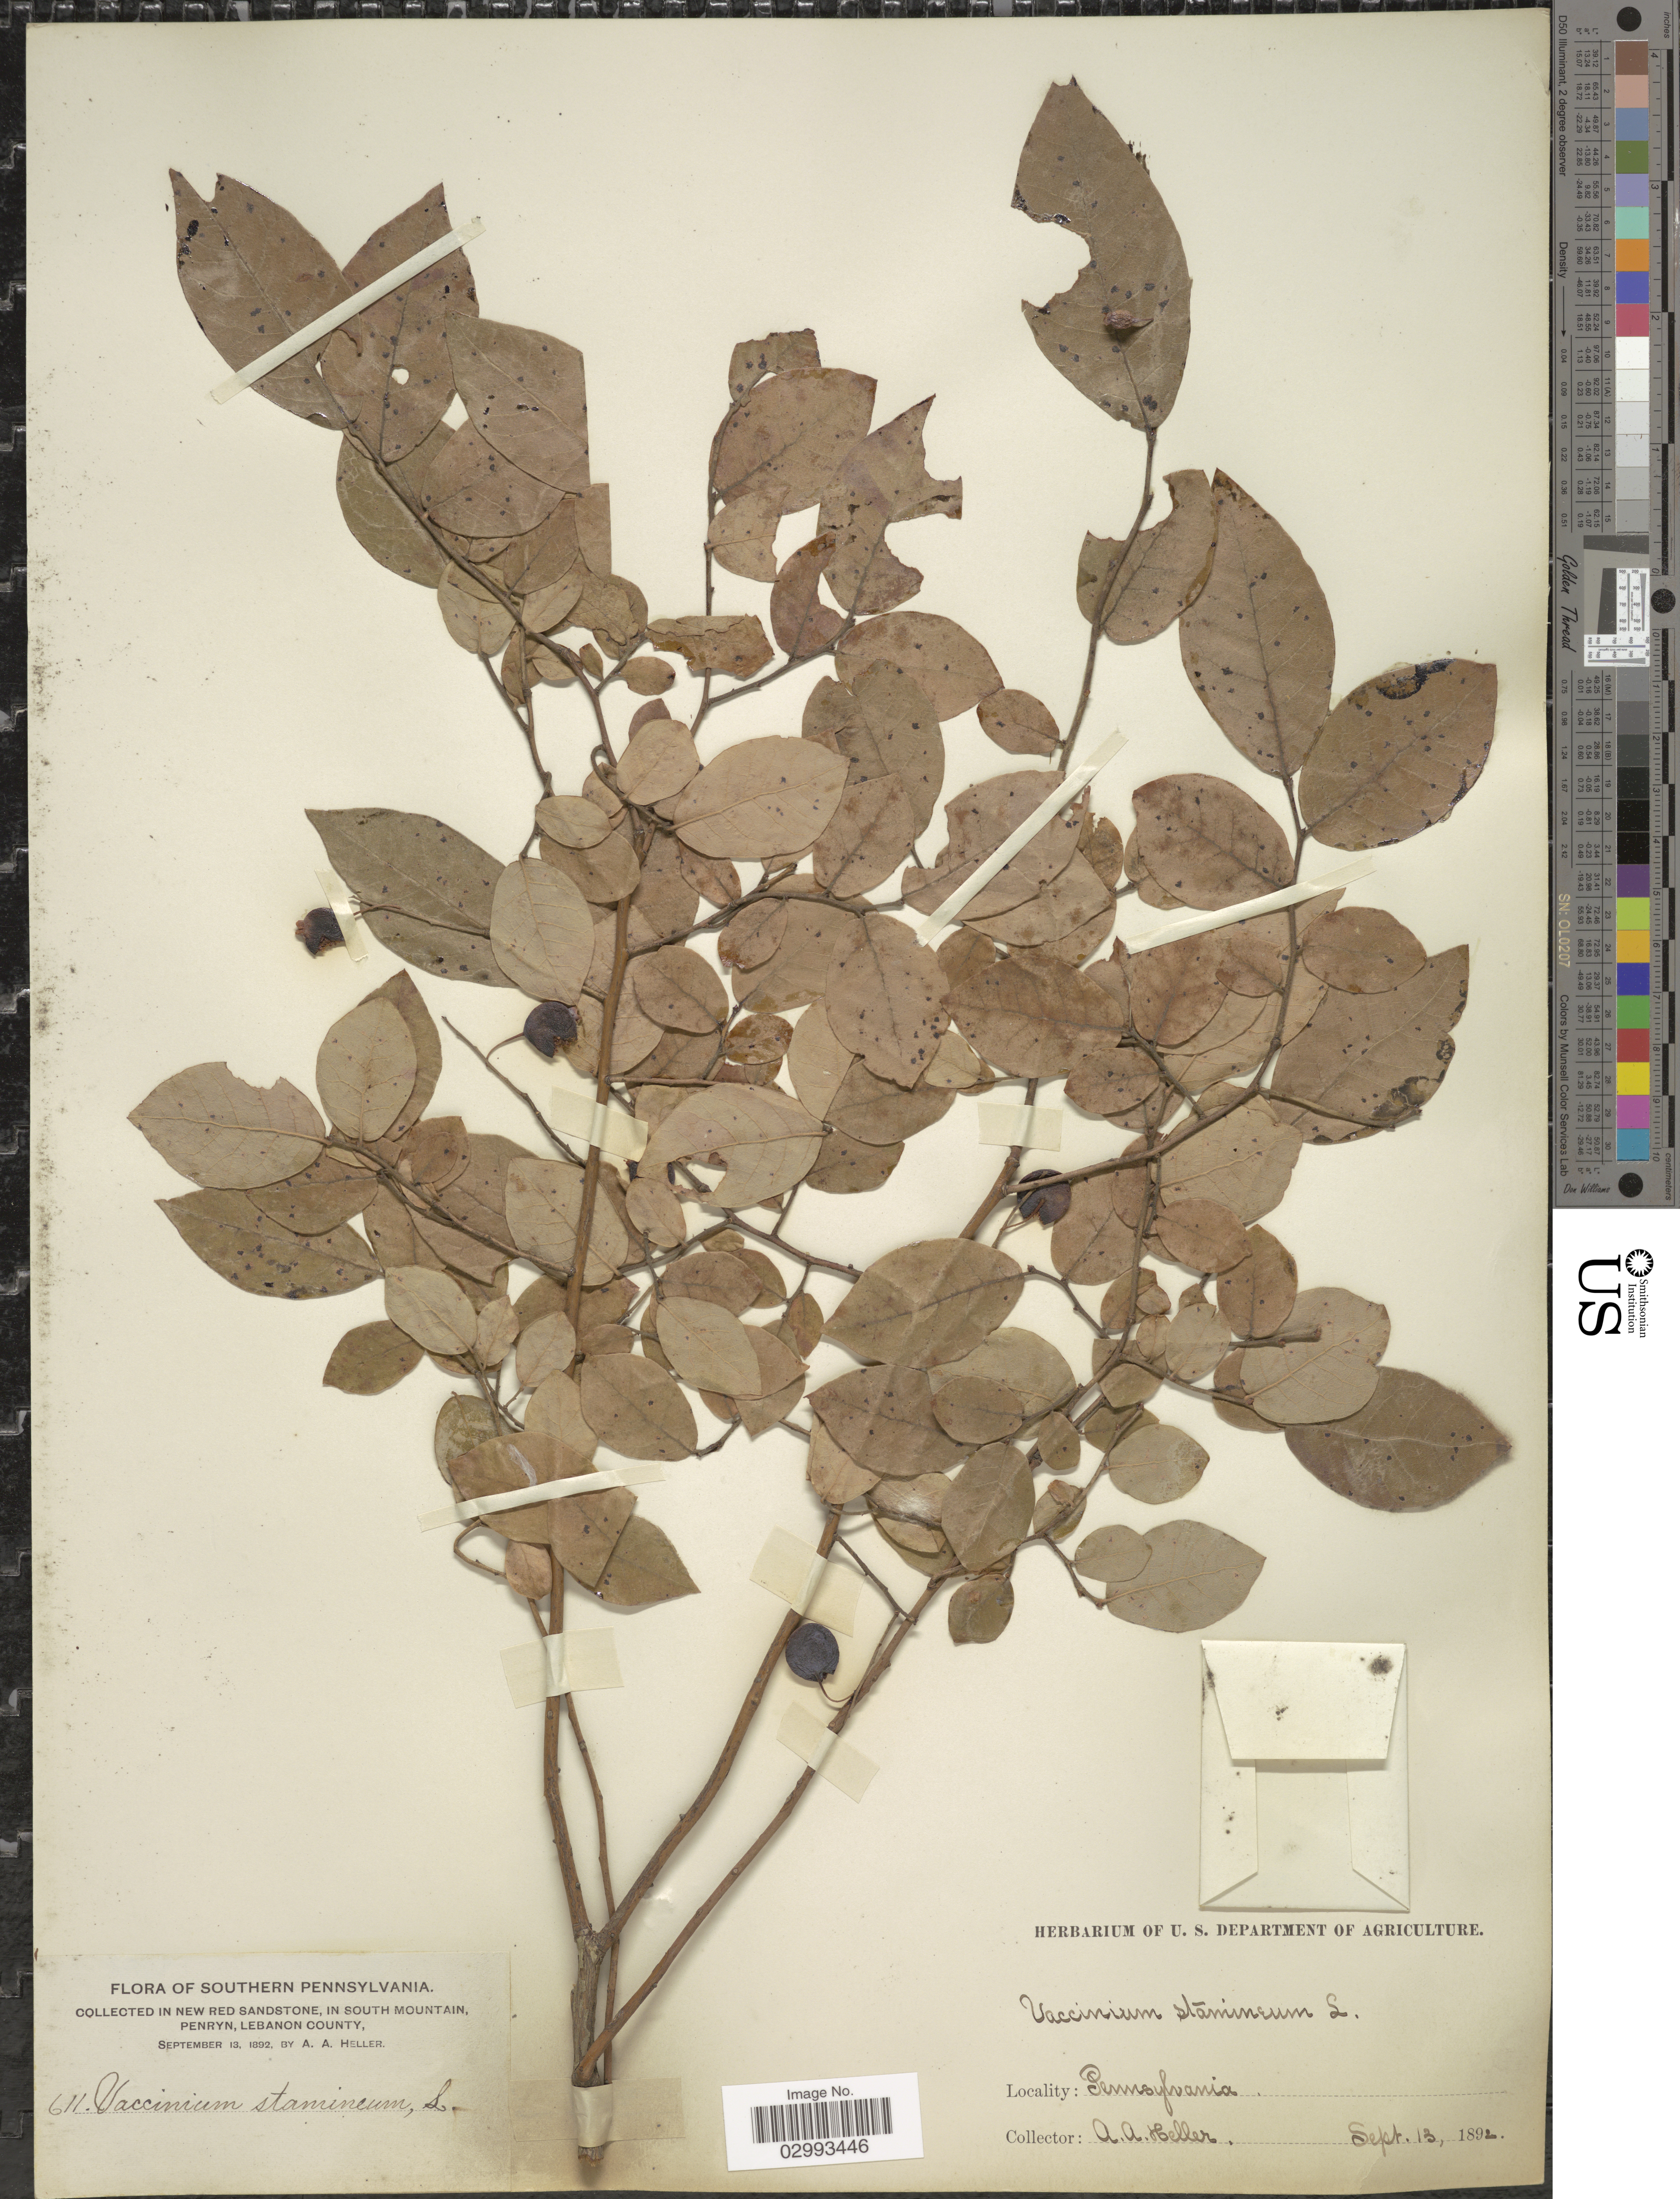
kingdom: Plantae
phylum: Tracheophyta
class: Magnoliopsida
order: Ericales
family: Ericaceae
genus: Polycodium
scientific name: Polycodium stamineum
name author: (L.) Greene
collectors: A. A. Heller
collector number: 611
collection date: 1892-09-13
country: United States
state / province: Pennsylvania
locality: Southern Pennsylvania. New Red Sandstone, in South Mountain, Penryn, Lebanon County.